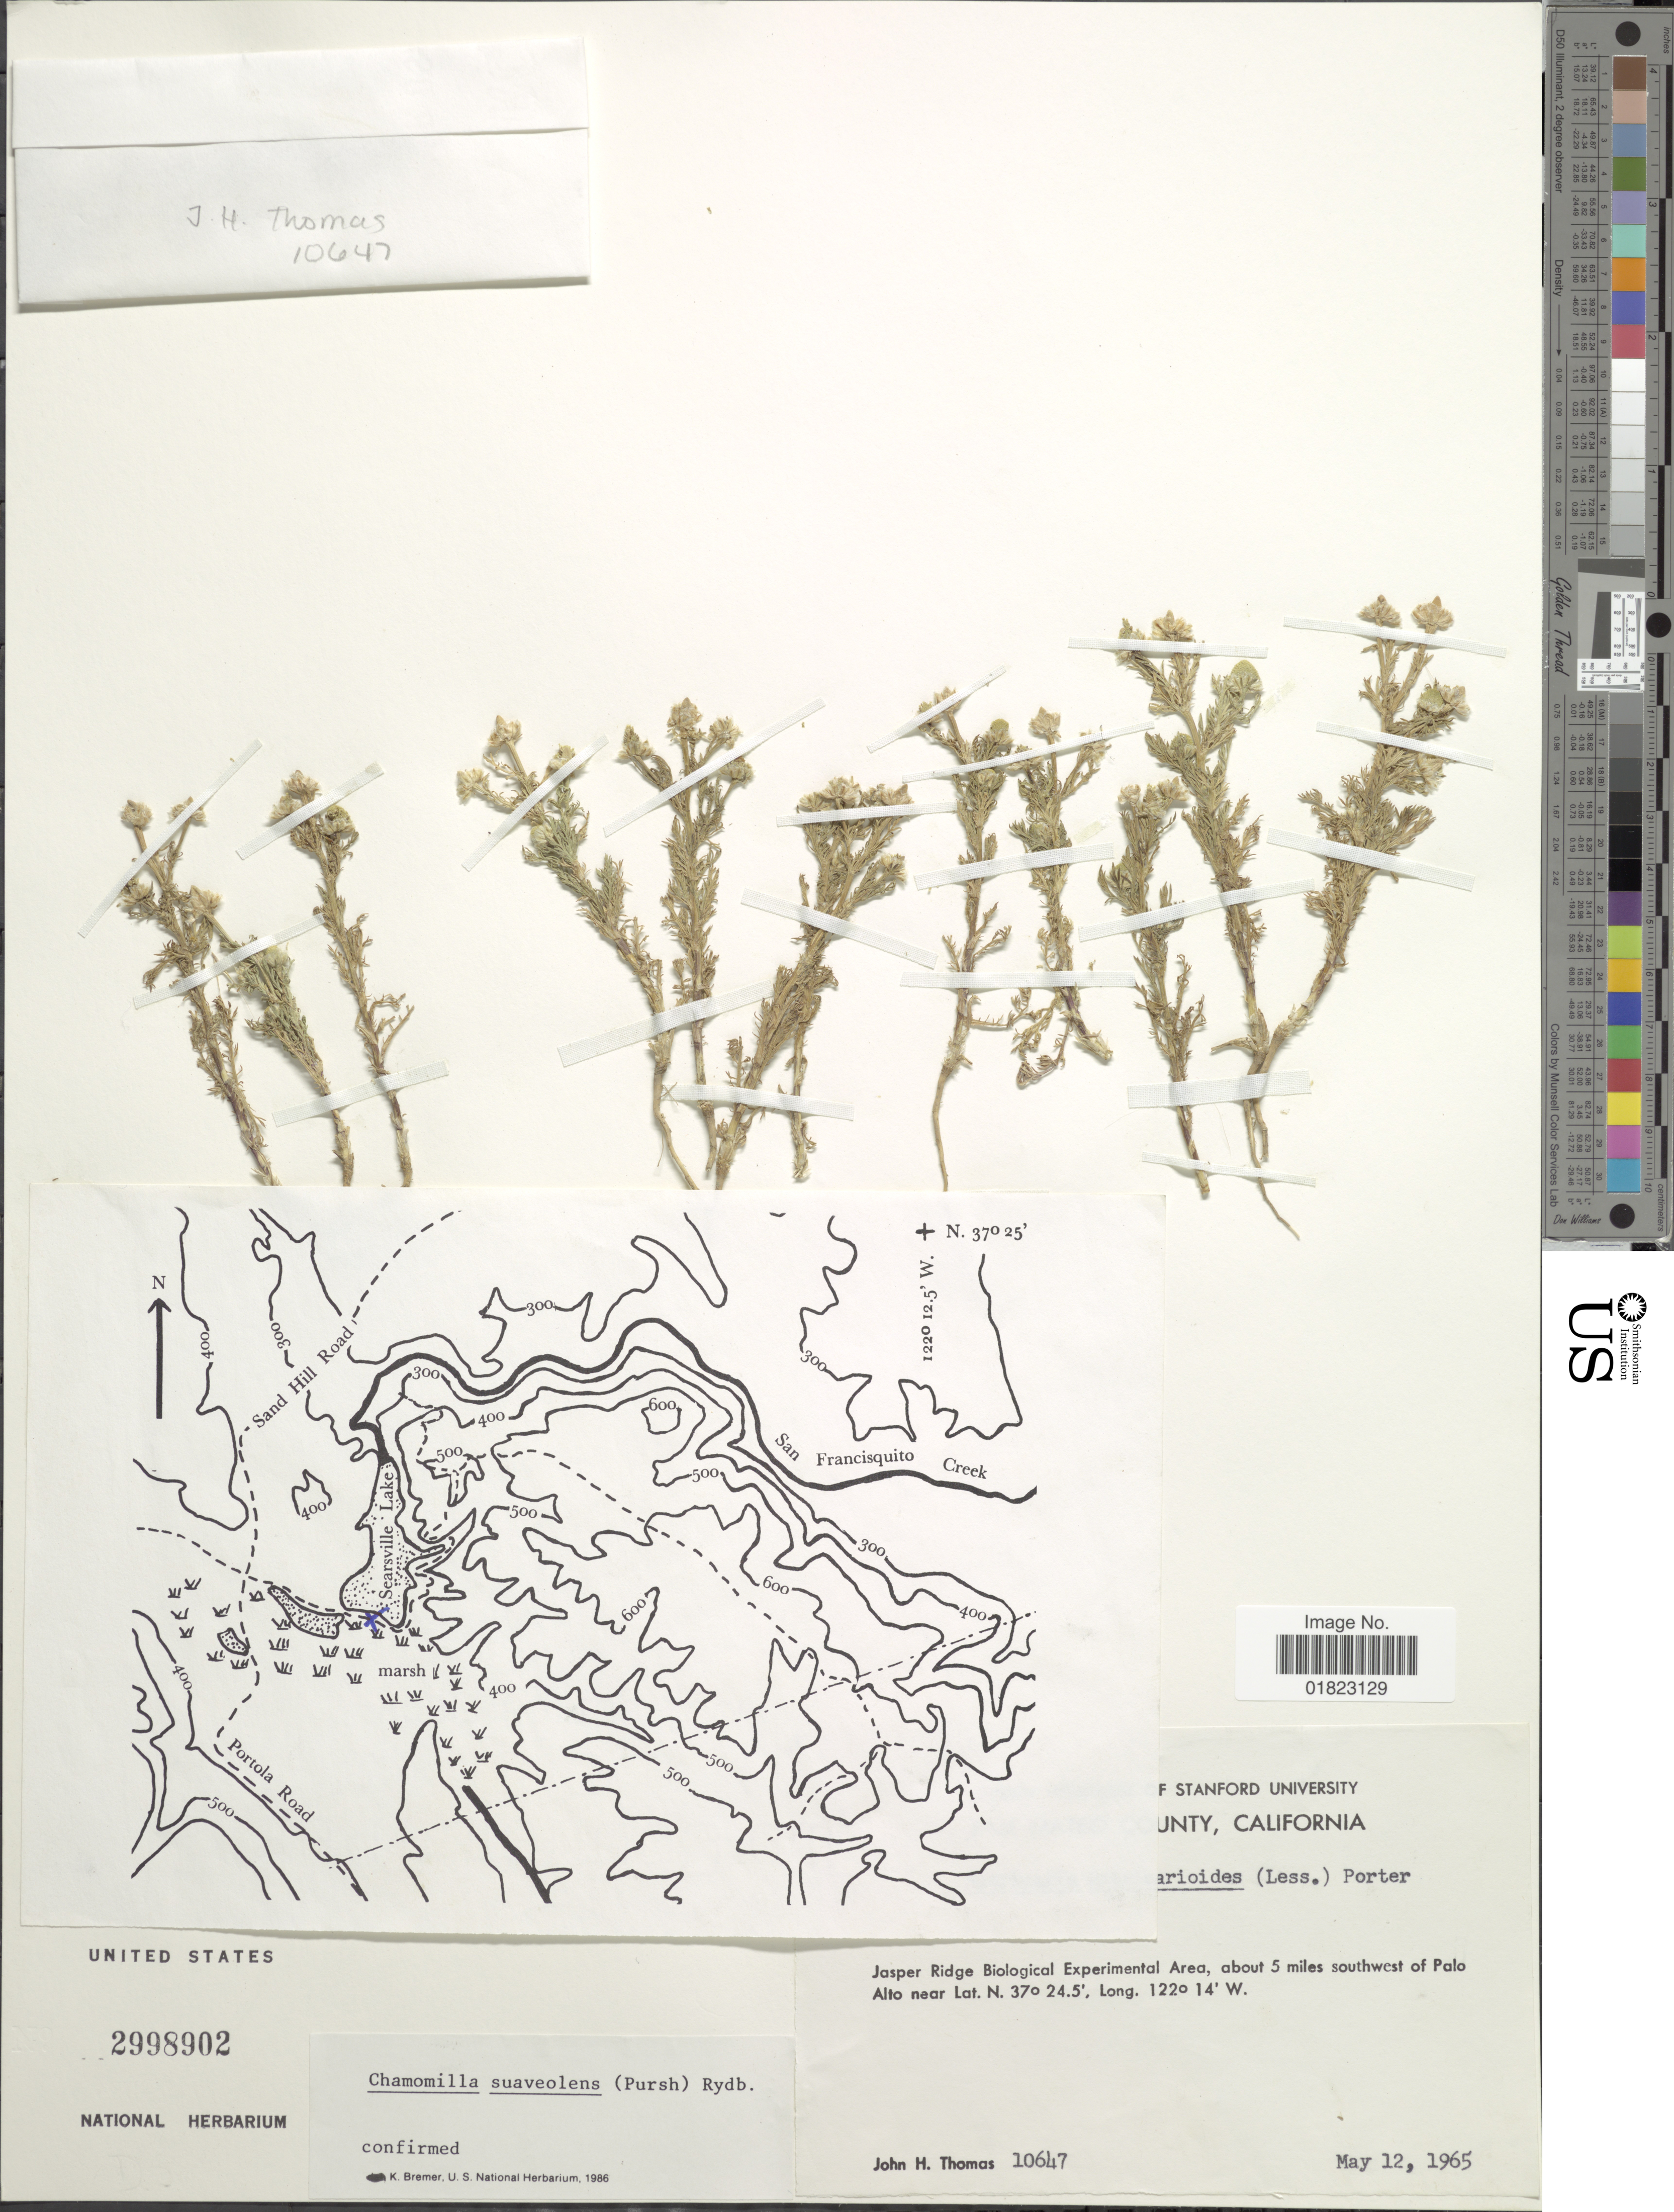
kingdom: Plantae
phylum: Tracheophyta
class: Magnoliopsida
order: Asterales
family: Asteraceae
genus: Matricaria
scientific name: Matricaria matricarioides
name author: (Less.) Porter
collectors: J. H. Thomas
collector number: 10647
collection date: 1965-05-12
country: United States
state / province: California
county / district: San Mateo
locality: San Mateo County, California. Jasper Ridge Biological Experimental Area, about 5 miles southwest of Palo Alto.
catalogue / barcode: US 2998902